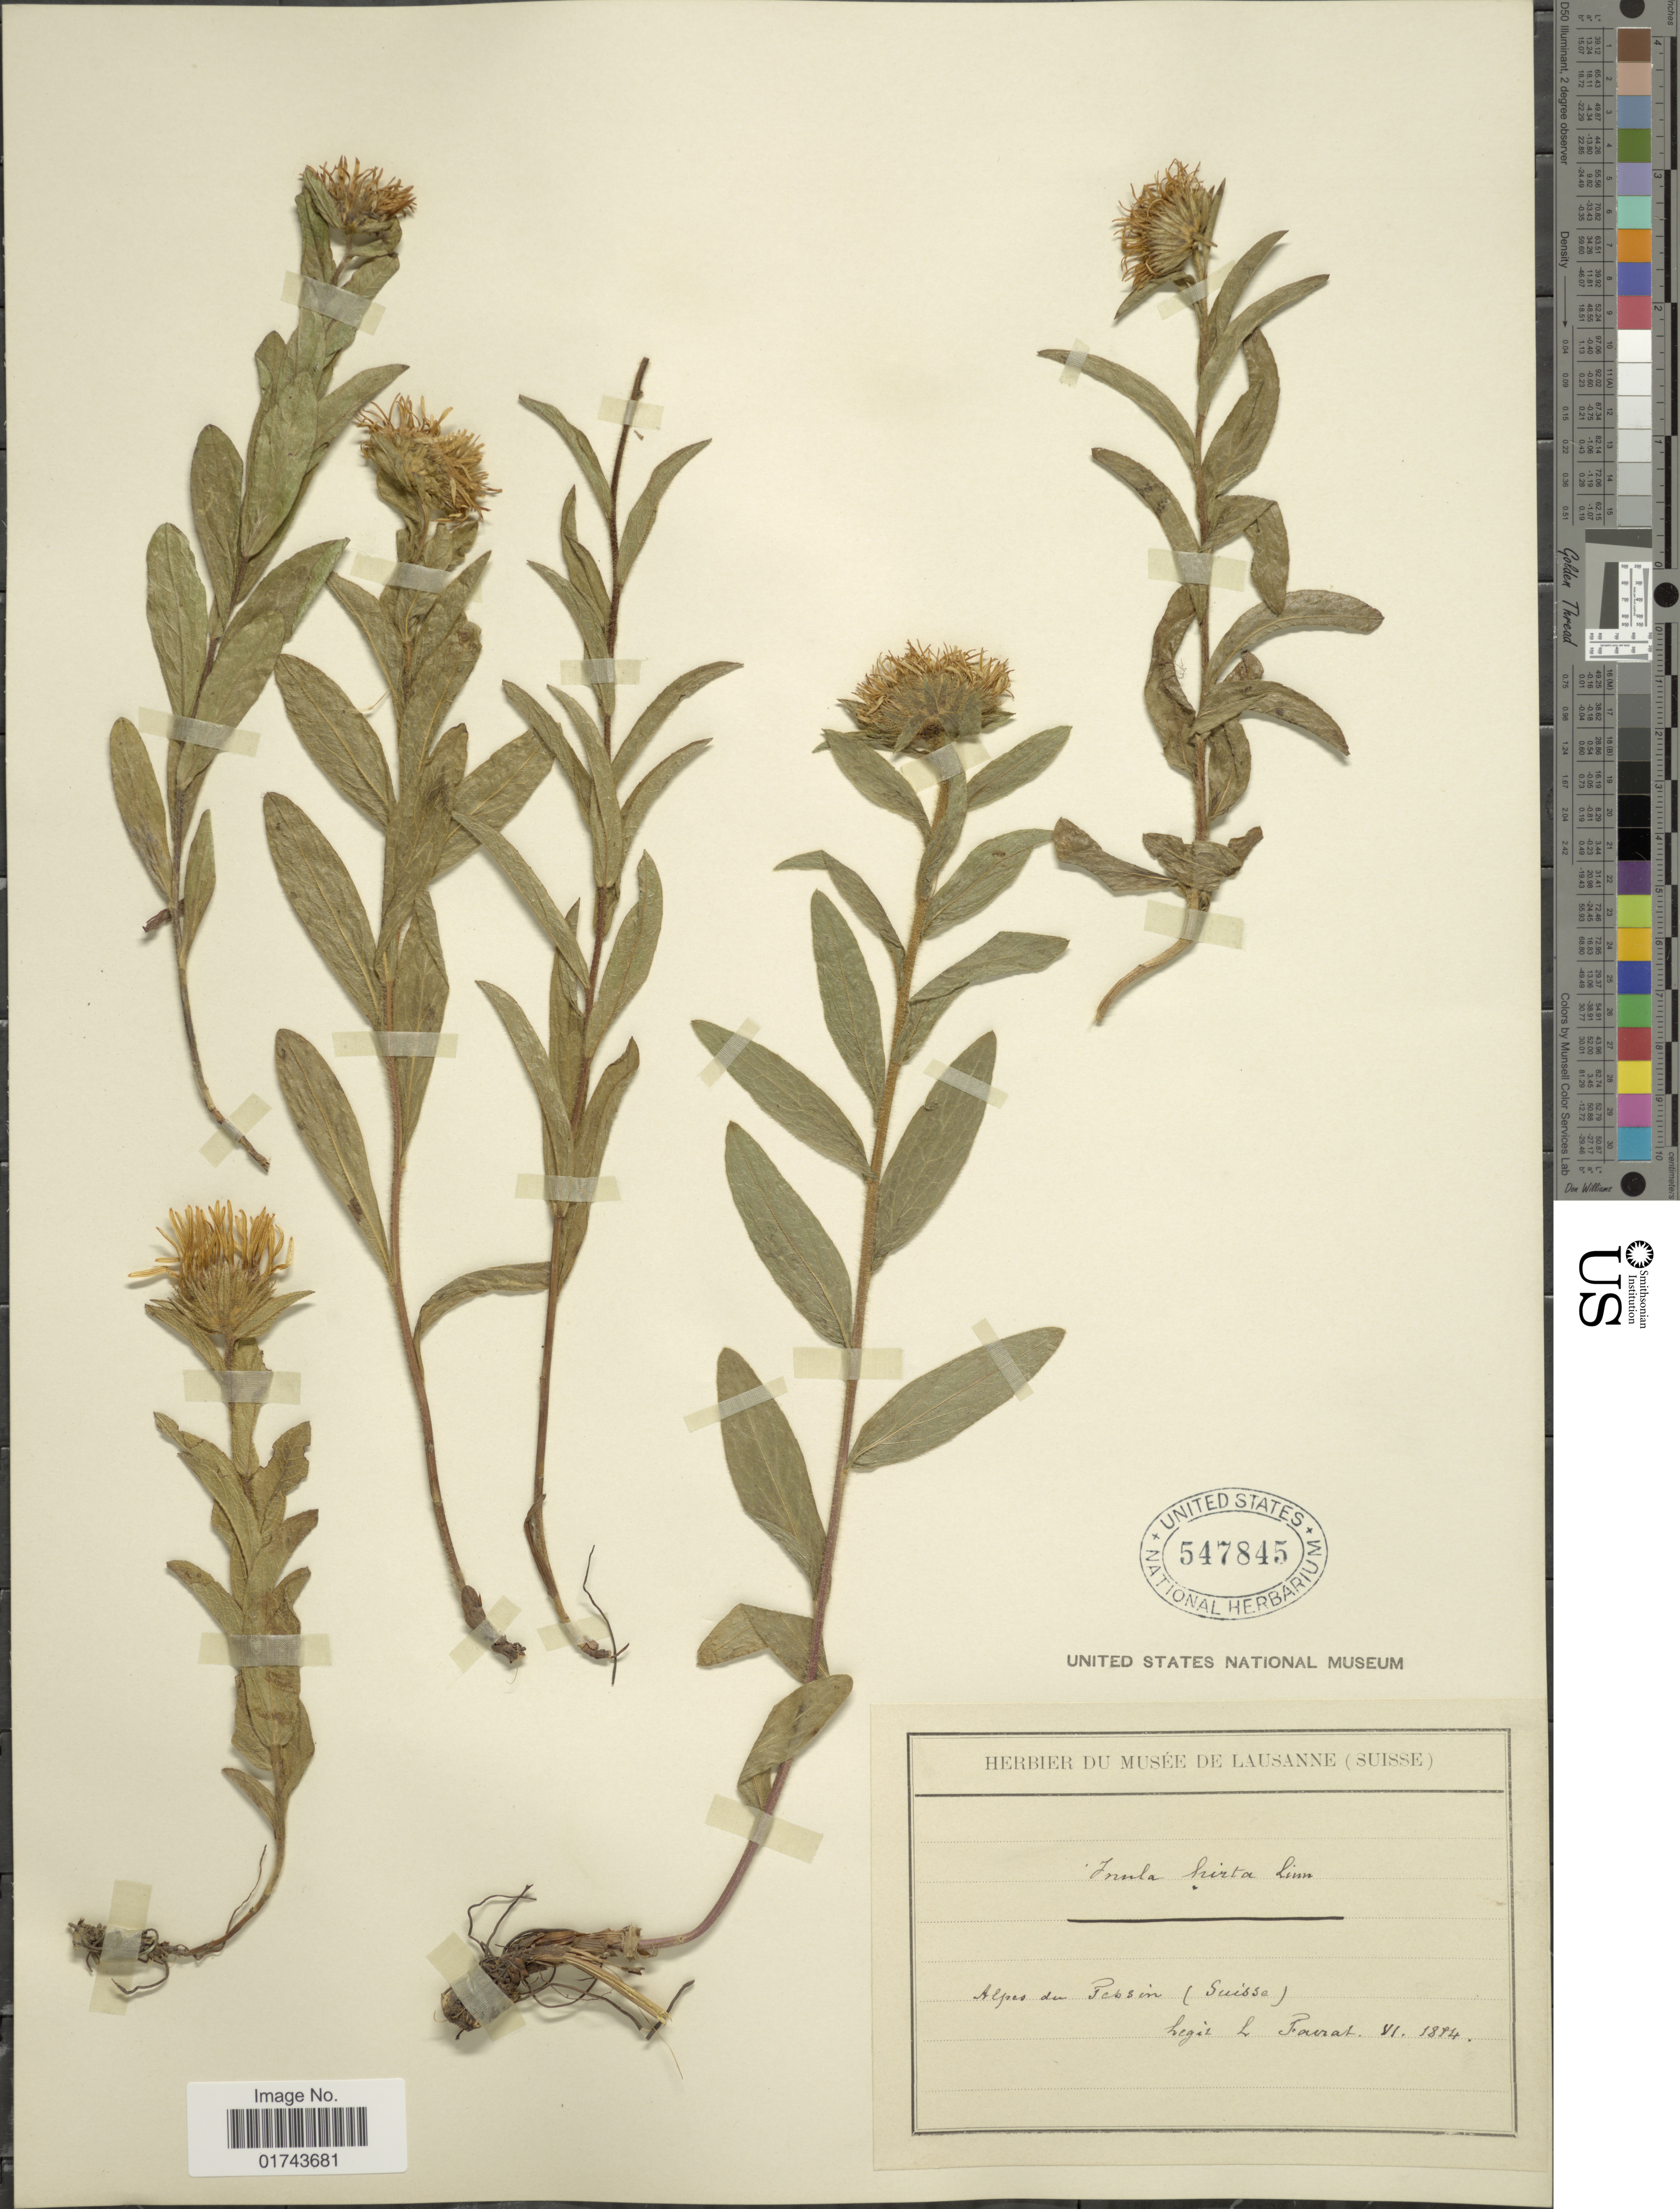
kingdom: Plantae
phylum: Tracheophyta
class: Magnoliopsida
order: Asterales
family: Asteraceae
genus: Inula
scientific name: Inula hirta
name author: L.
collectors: L. Pairat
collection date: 1884-06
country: Switzerland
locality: Alfores du Pebson (Suisse)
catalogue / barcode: US 547845